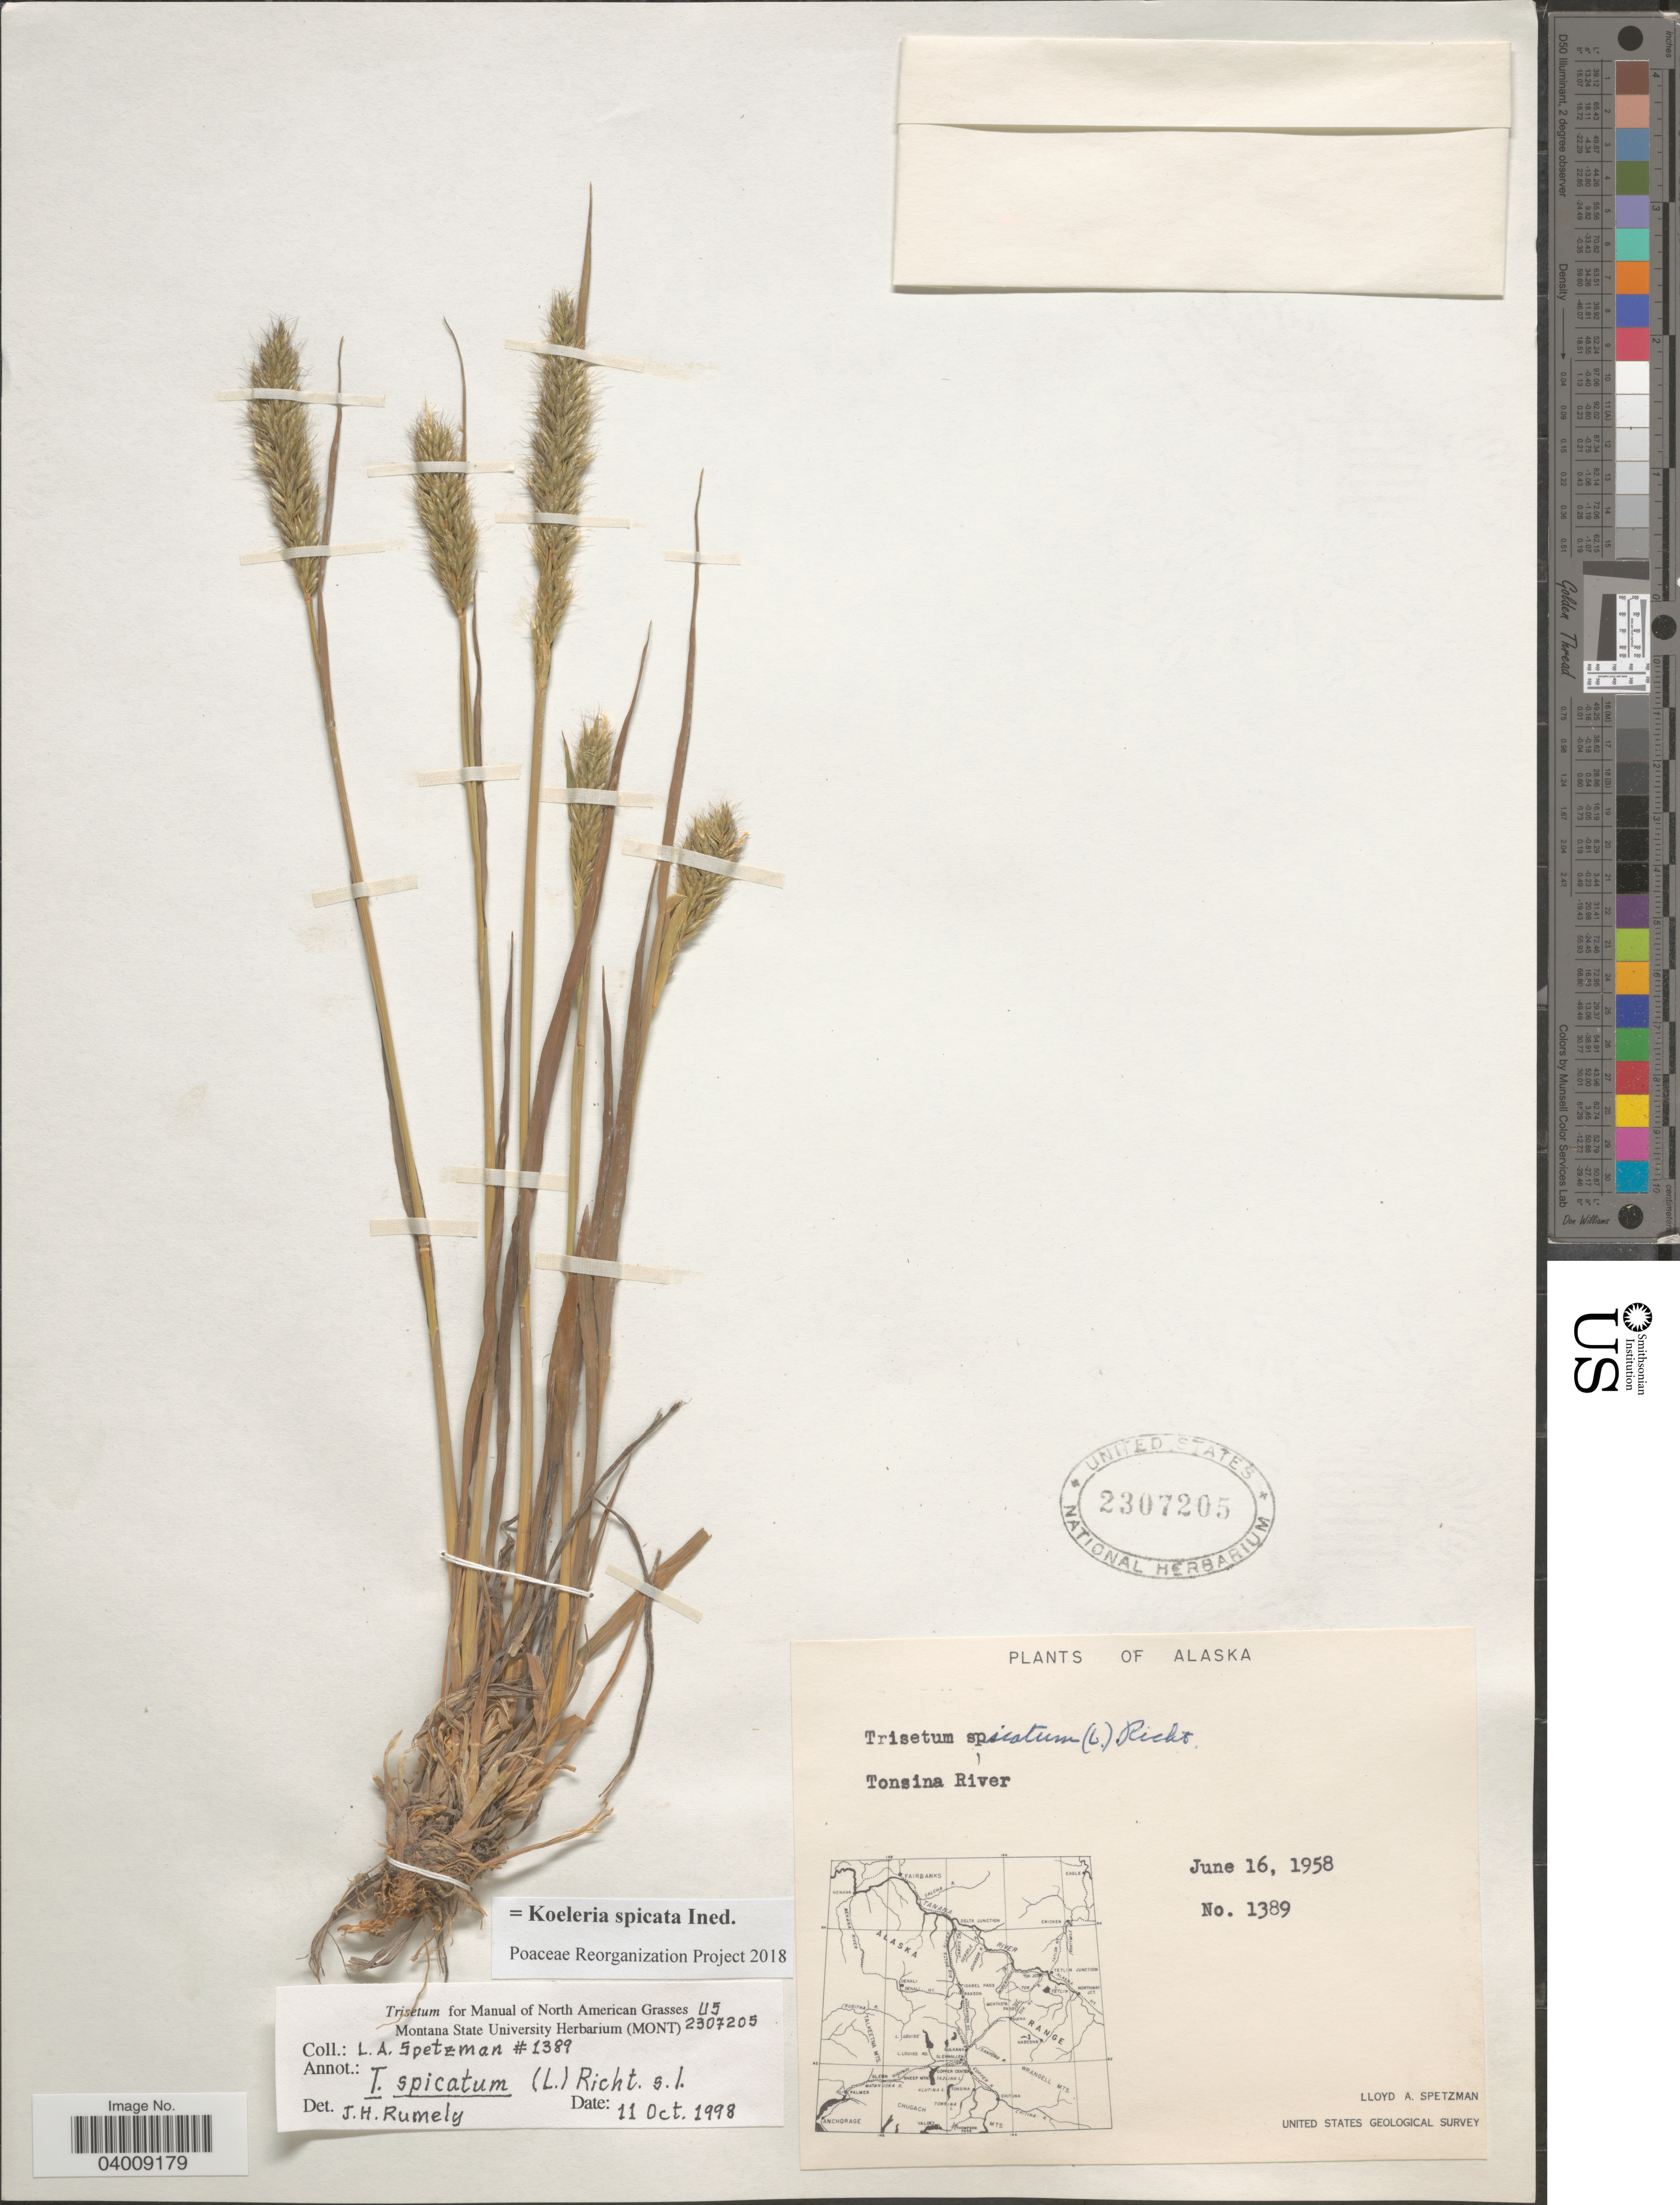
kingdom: Plantae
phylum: Tracheophyta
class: Liliopsida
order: Poales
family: Poaceae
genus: Koeleria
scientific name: Koeleria spicata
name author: (L.) Barberá et al.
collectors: L. Spetzman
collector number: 1389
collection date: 1958-06-16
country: United States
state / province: Alaska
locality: Tonsina River.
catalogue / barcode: US 2307205